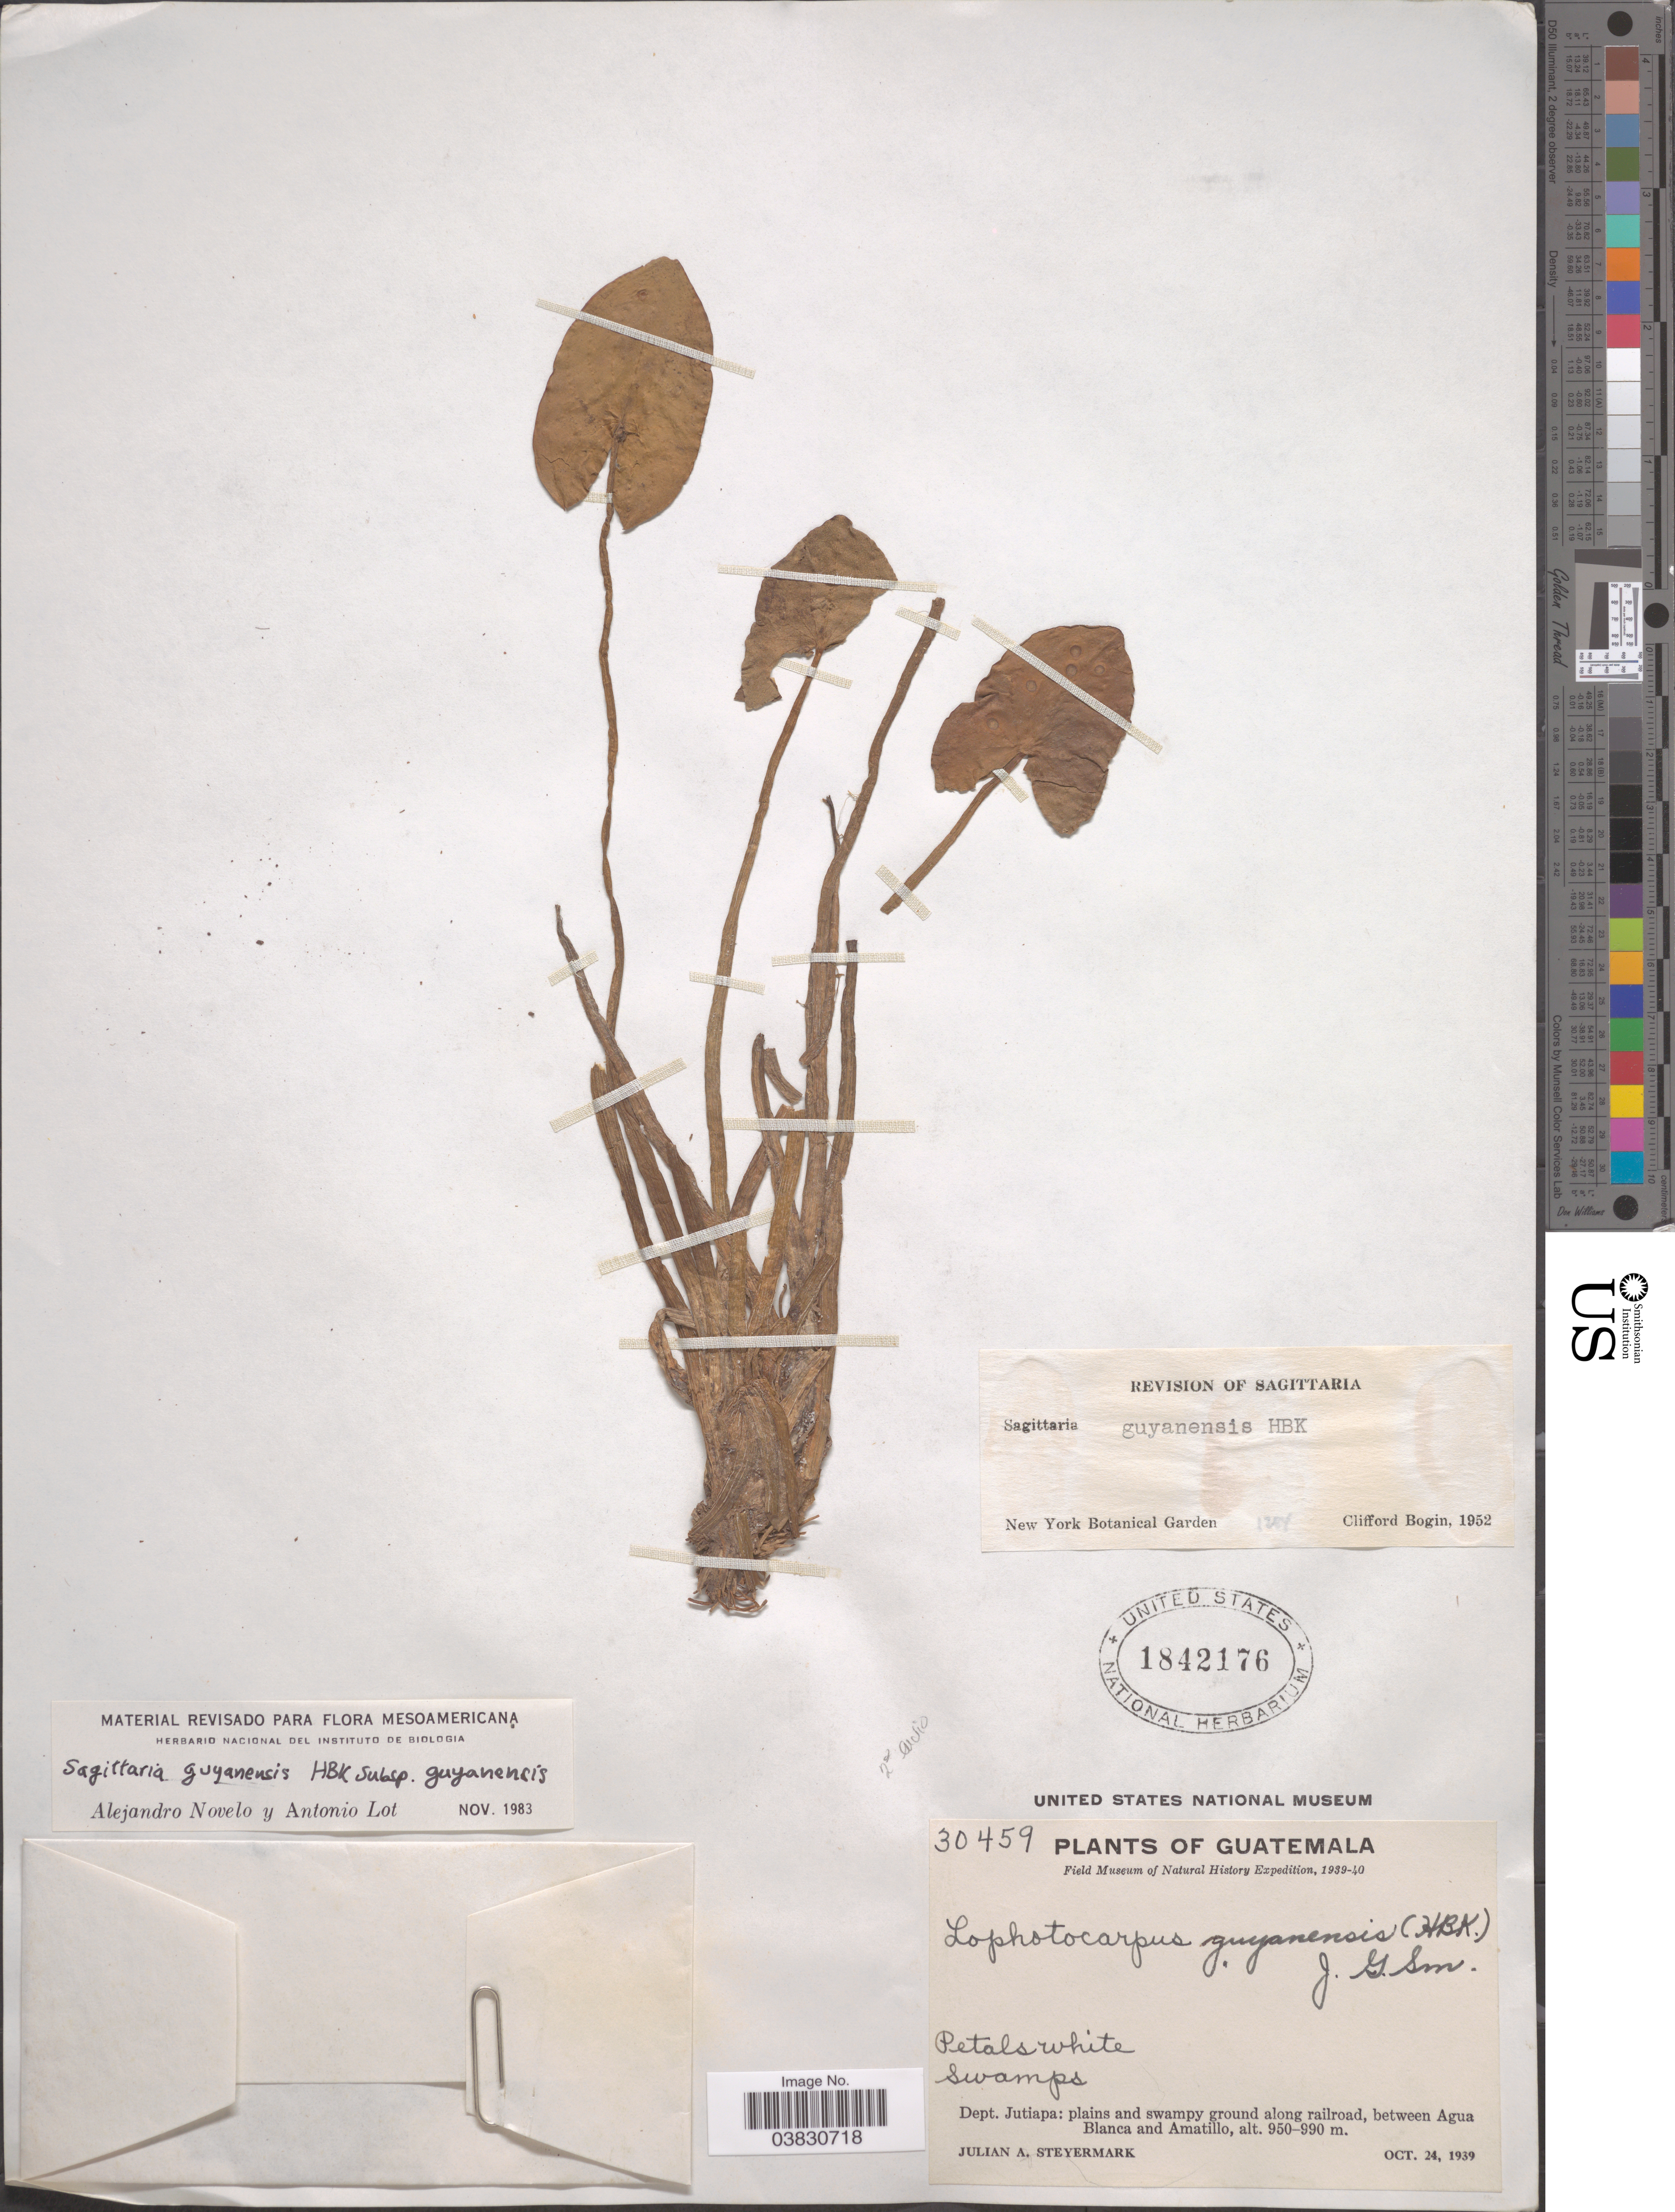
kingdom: Plantae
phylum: Tracheophyta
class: Liliopsida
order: Alismatales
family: Alismataceae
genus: Sagittaria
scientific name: Sagittaria guayanensis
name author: Kunth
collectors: J. Steyermark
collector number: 30459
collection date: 1939-10-24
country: Guatemala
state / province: Jutiapa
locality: Dept. Jutiaba: plains and swampy ground along railroad, between Agua Blanca and Amatillo.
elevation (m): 950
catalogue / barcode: US 1842176